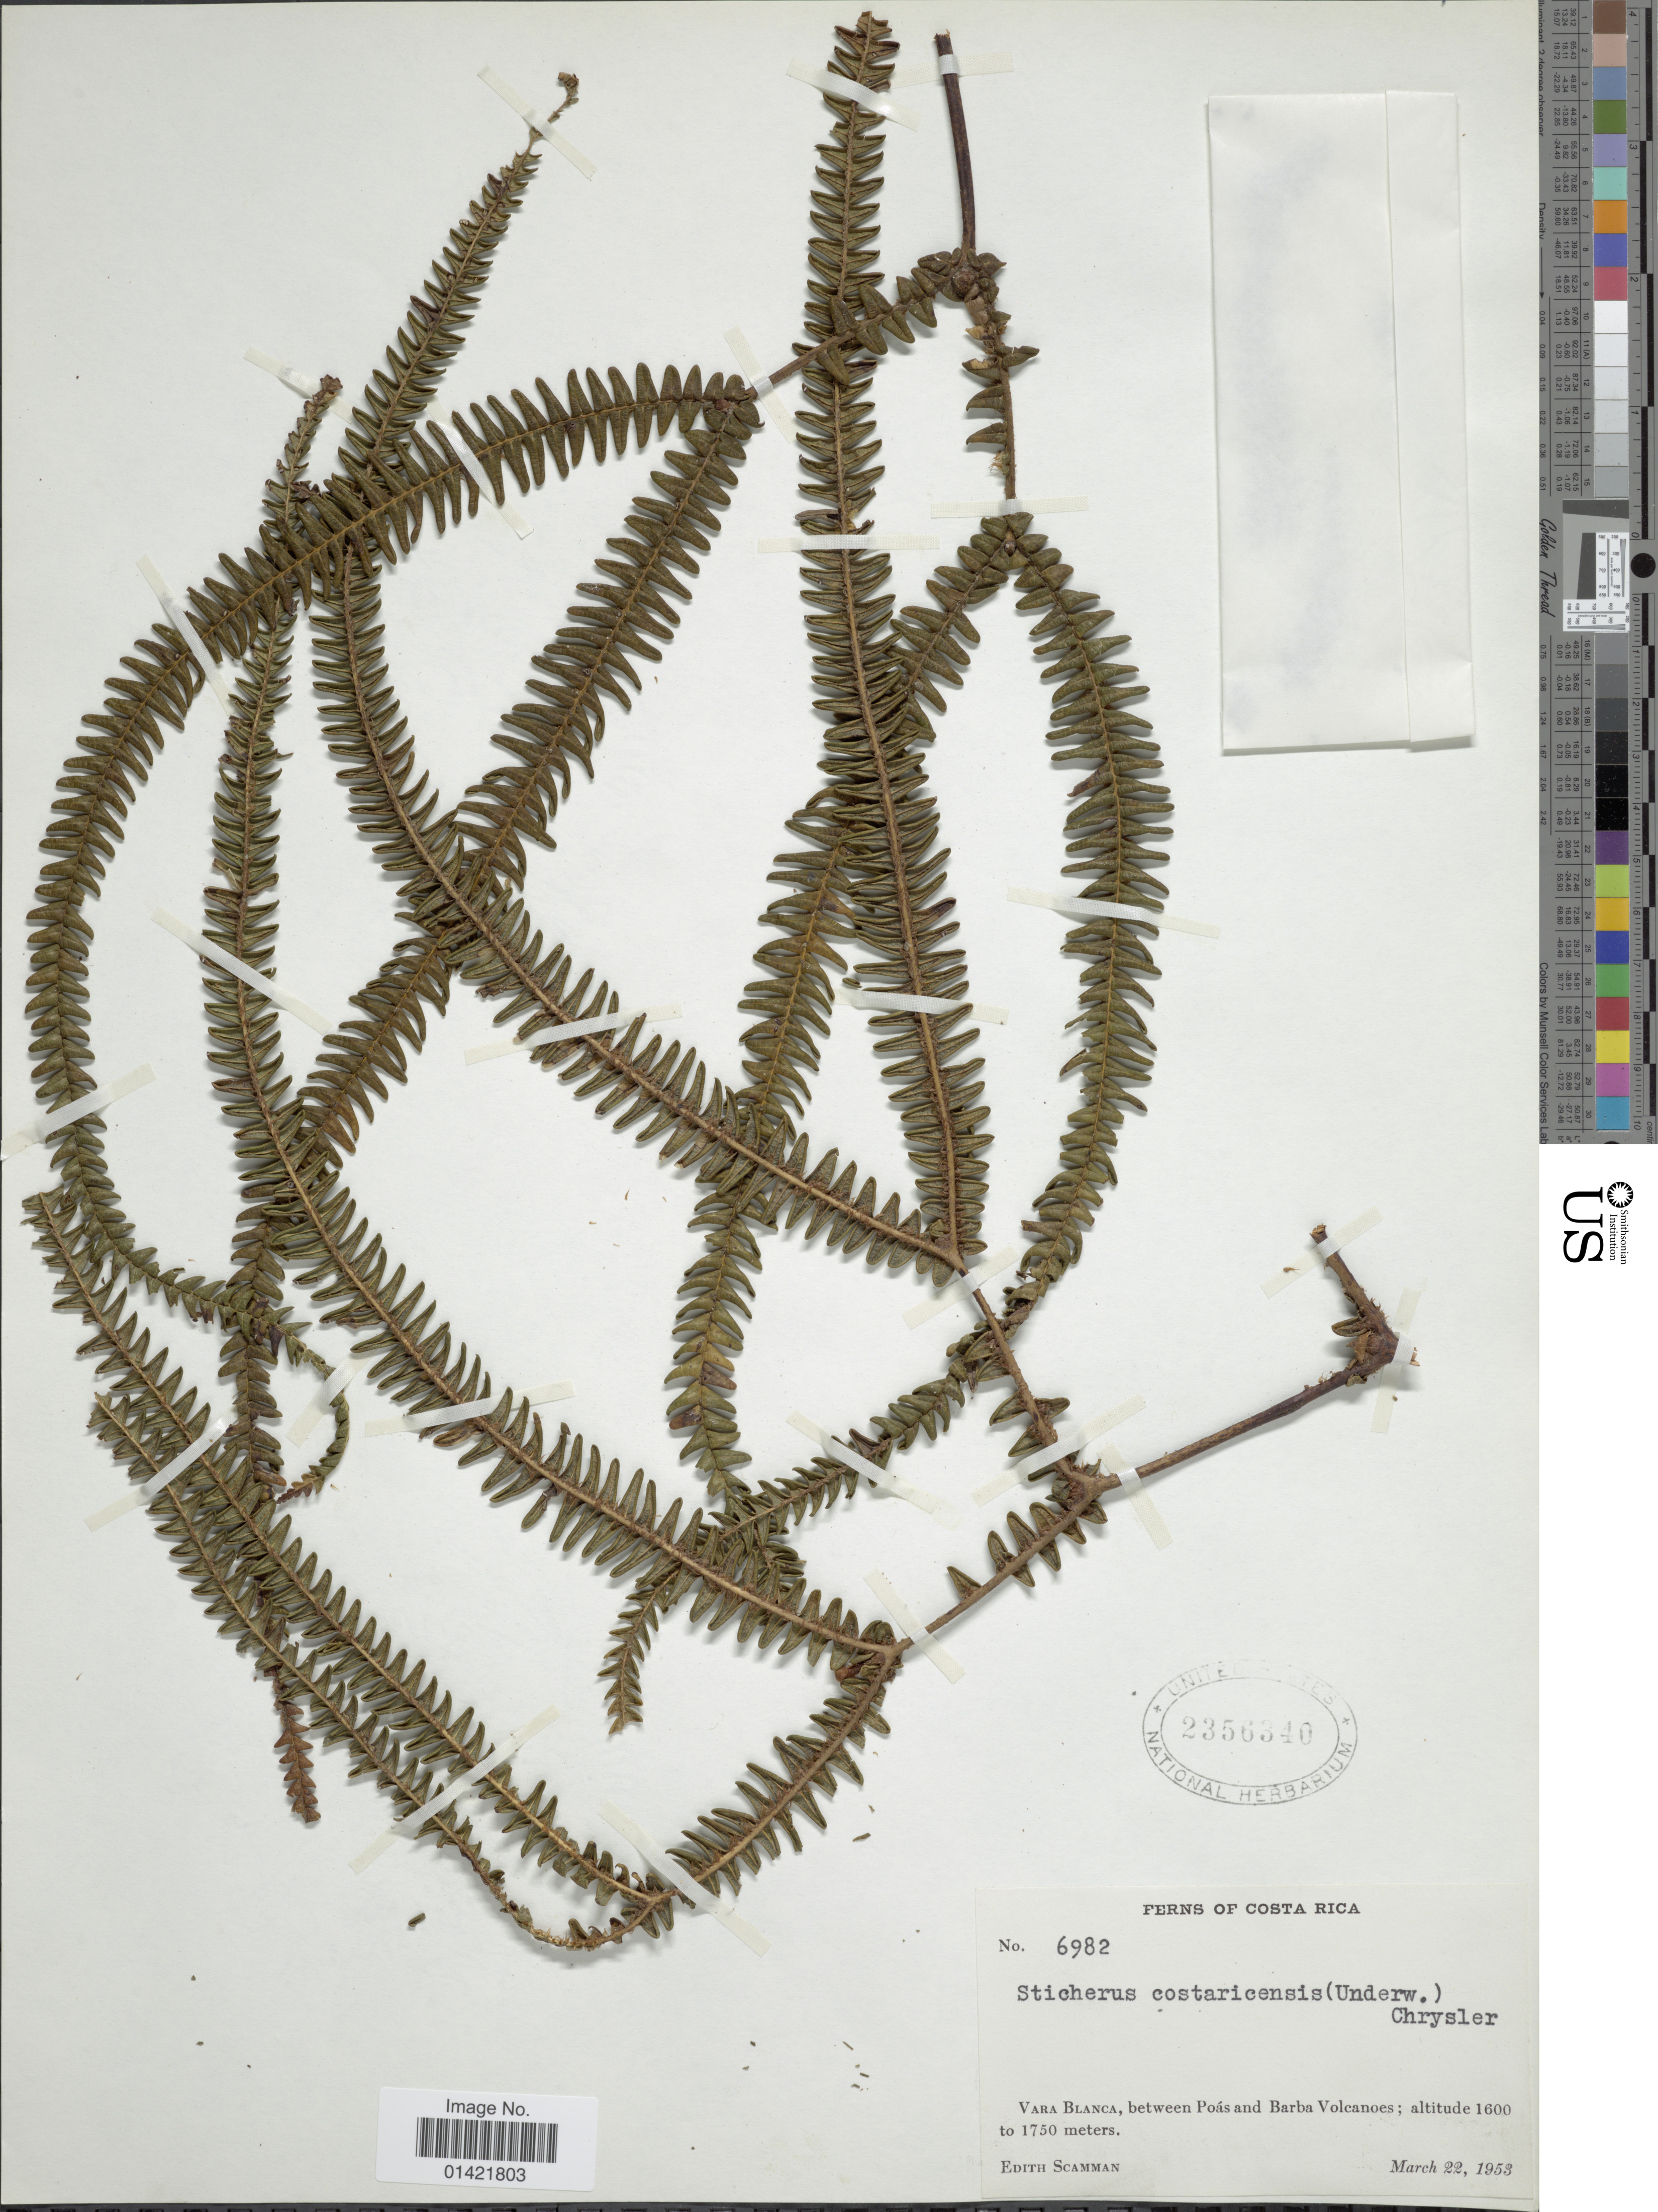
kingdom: Plantae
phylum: Tracheophyta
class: Polypodiopsida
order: Gleicheniales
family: Gleicheniaceae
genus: Sticherus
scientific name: Sticherus revolutus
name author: (Kunth) Ching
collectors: E. Scamman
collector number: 6982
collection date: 1953-03-22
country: Costa Rica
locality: Vara Blanca, between Poas and Barba Volcanoes.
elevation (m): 1600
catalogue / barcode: US 2356340